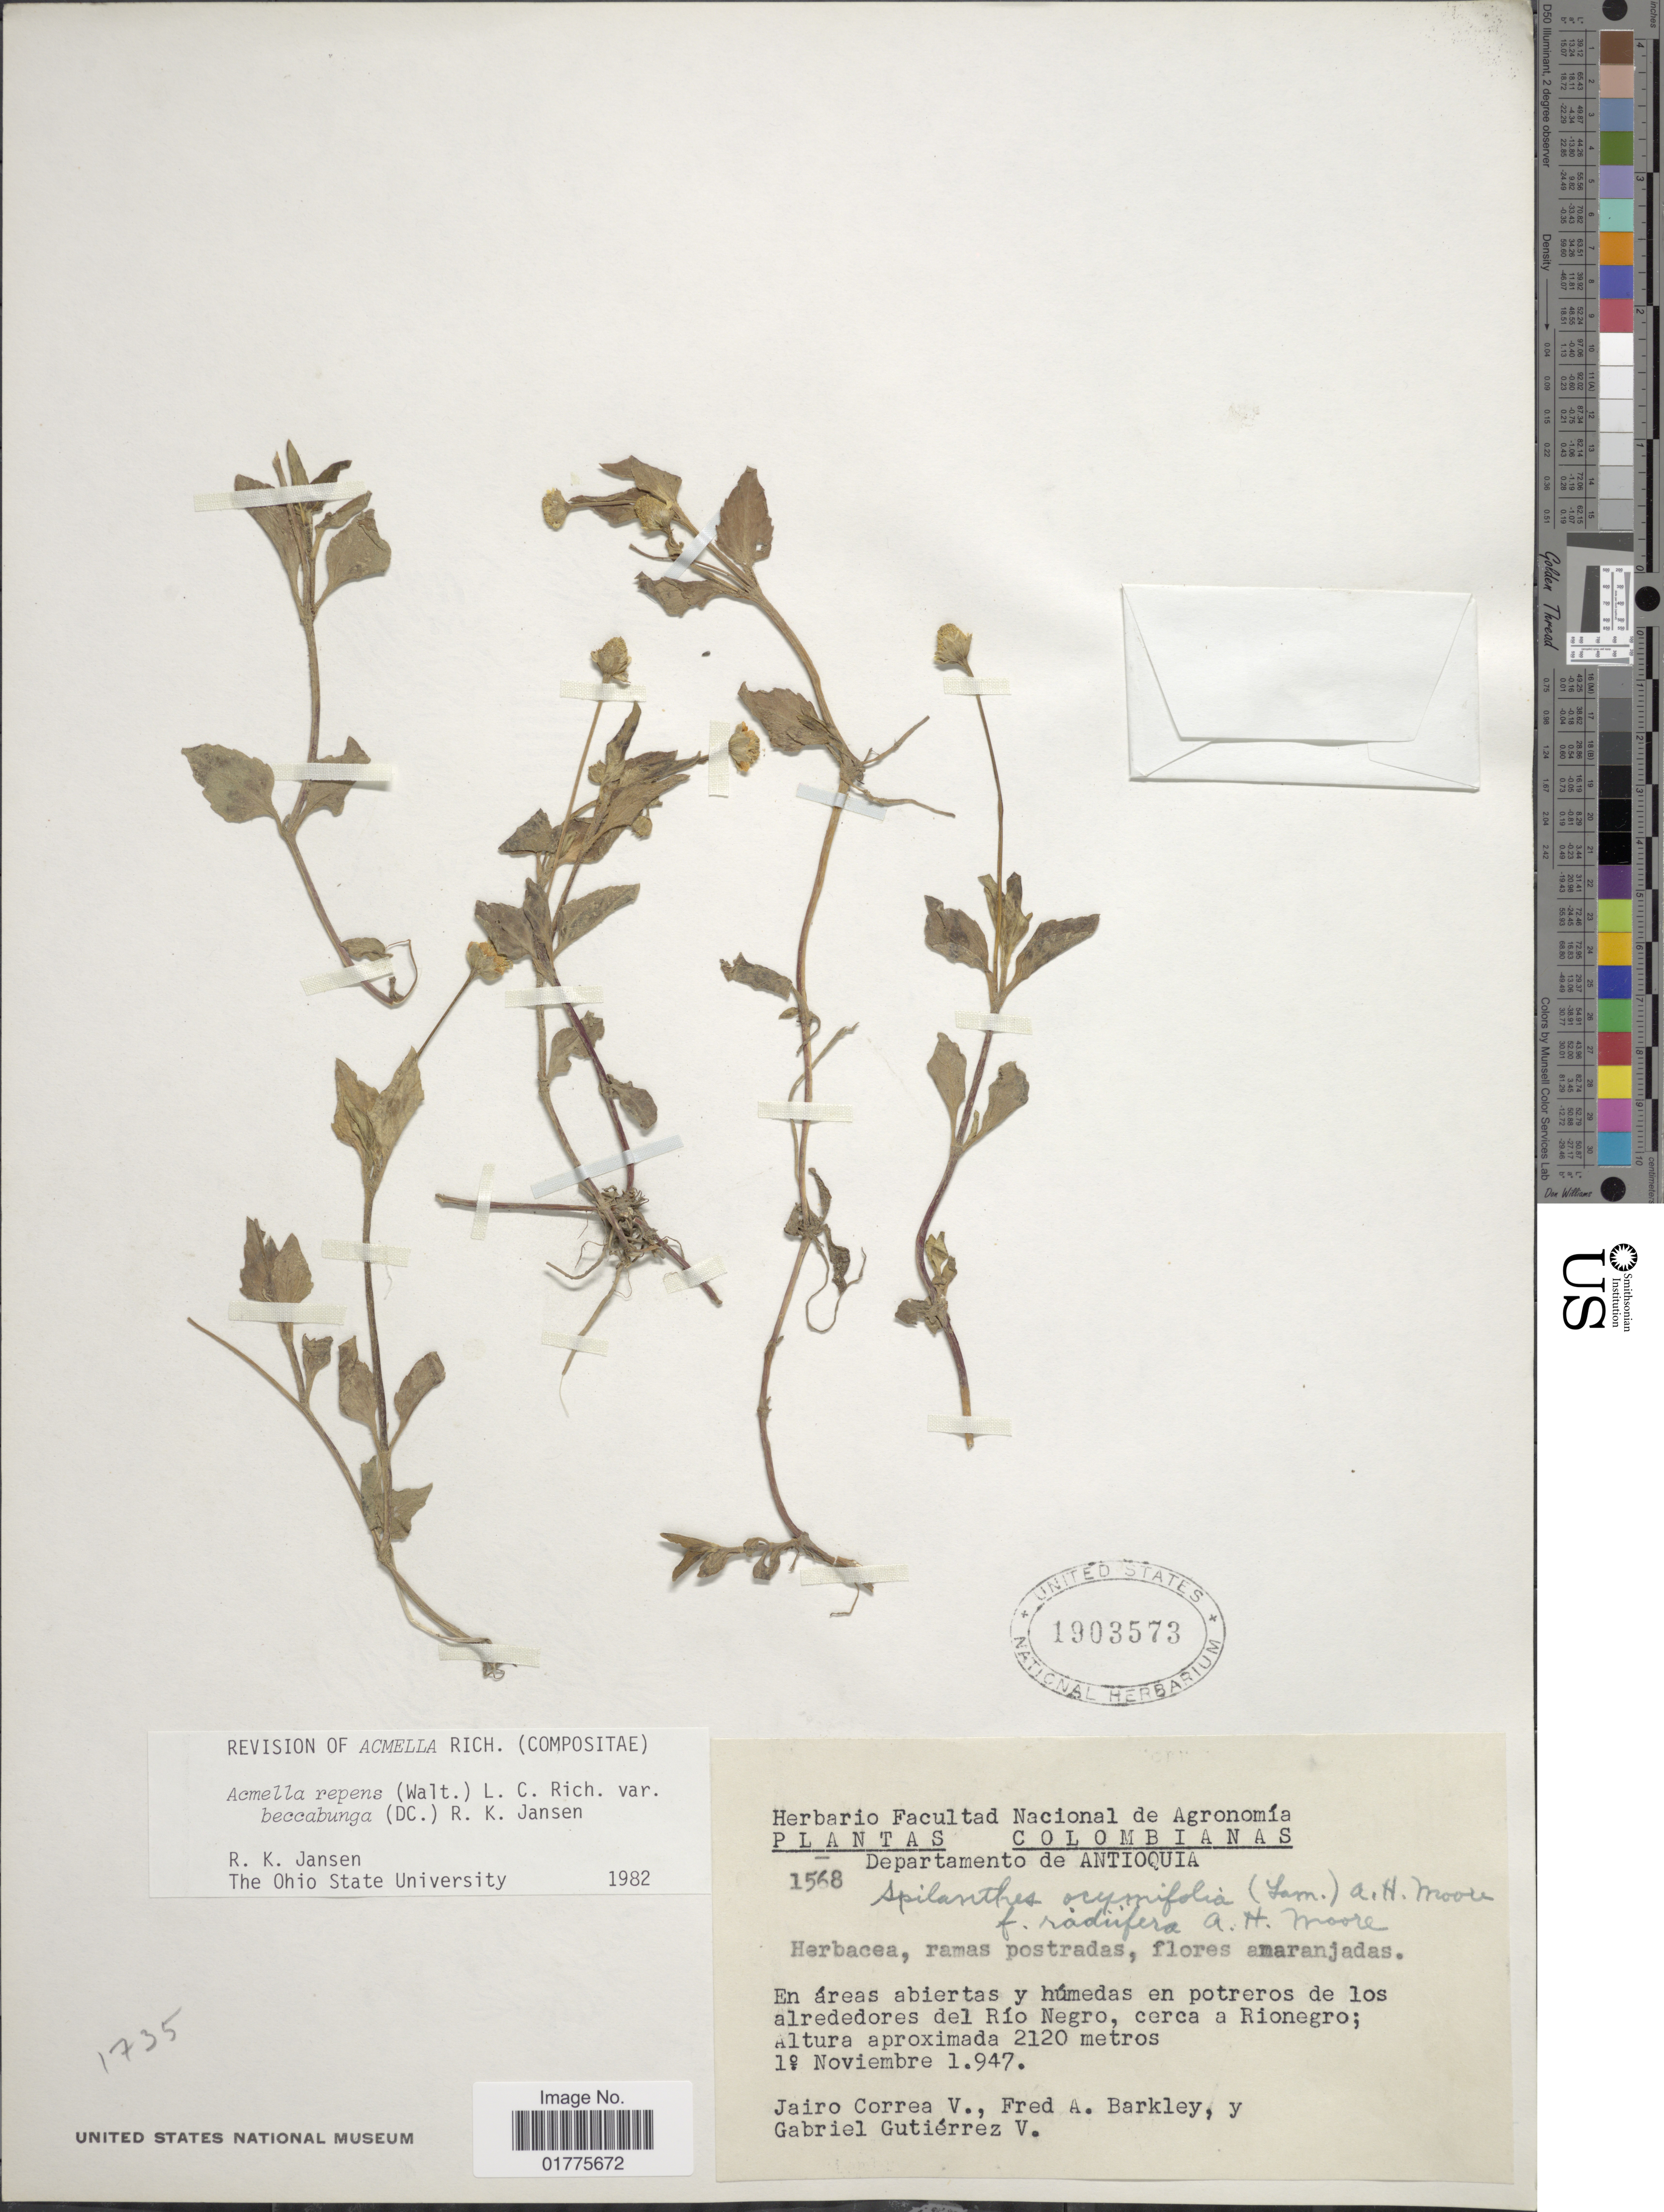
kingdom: Plantae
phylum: Tracheophyta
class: Magnoliopsida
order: Asterales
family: Asteraceae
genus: Acmella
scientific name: Acmella repens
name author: (Walter) Rich.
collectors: J. Correa, F. A. Barkley & G. Gutiérrez V.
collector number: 1568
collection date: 1947-11-10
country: Colombia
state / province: Antioquia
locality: En áreas abiertas y húmedas en potreros de los alrededores del Río Negro, cerca a Rionegro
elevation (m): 2120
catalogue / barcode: US 1903573